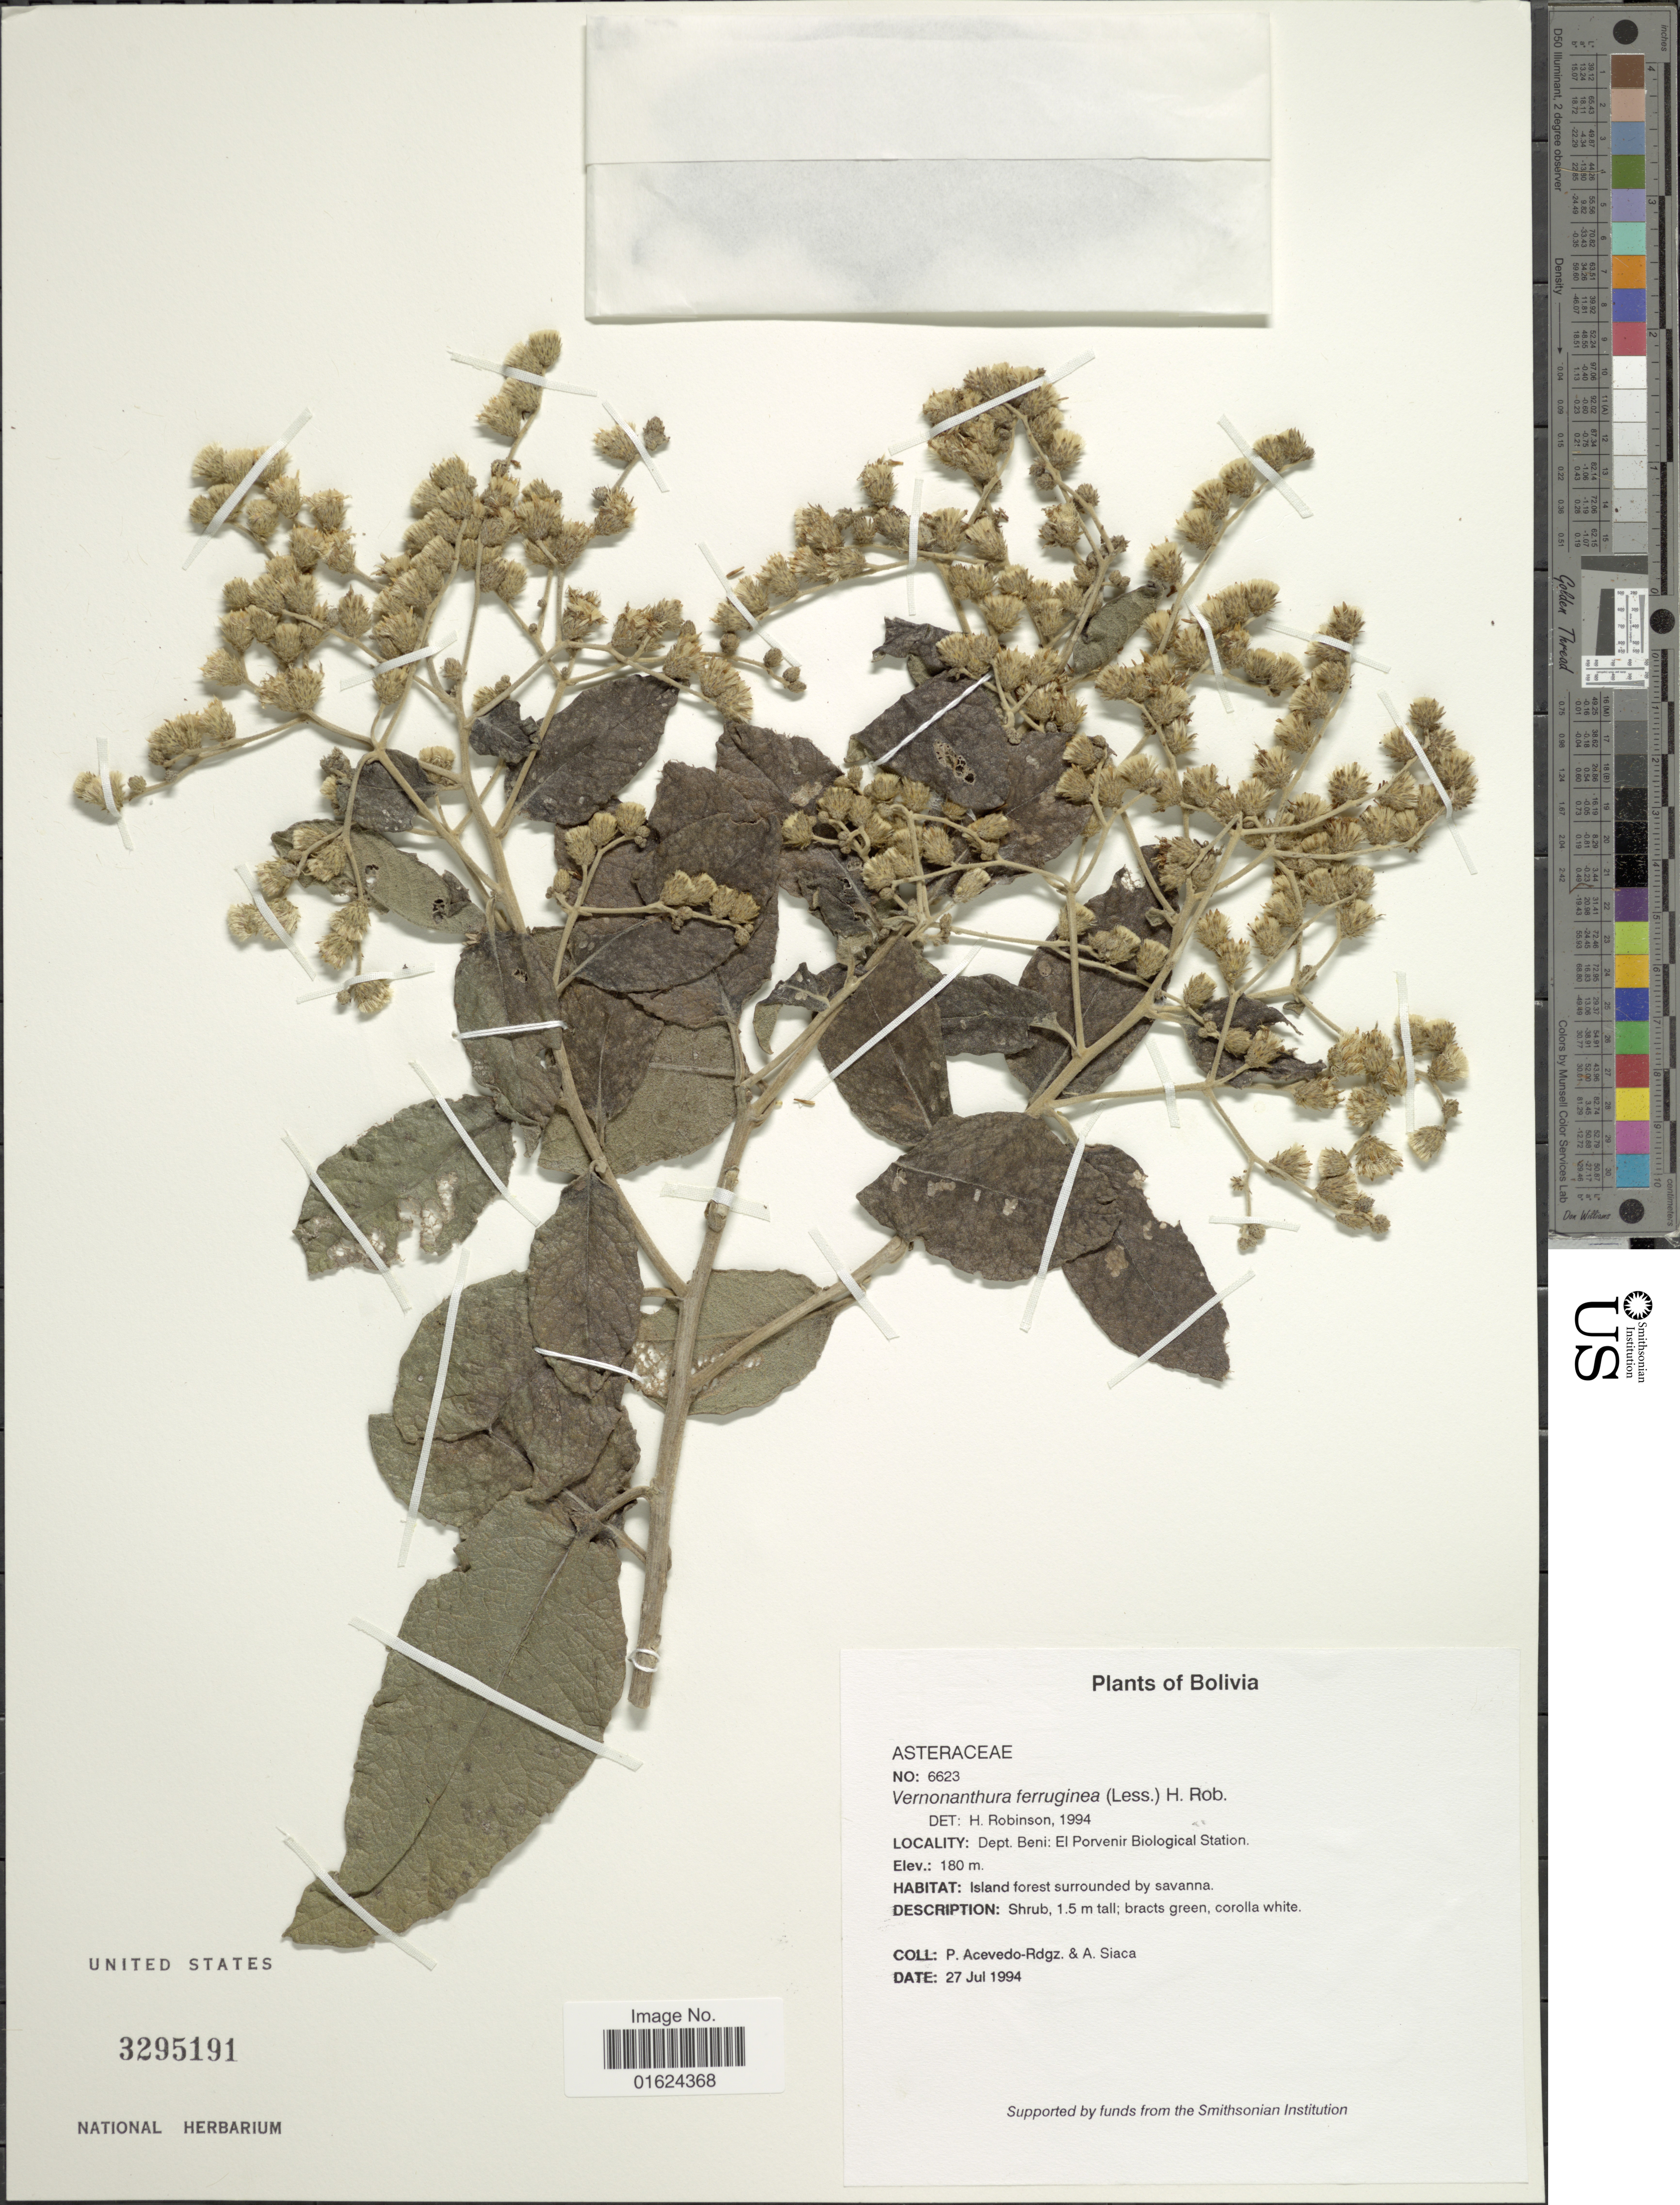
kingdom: Plantae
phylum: Tracheophyta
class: Magnoliopsida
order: Asterales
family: Asteraceae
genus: Vernonanthura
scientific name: Vernonanthura ferruginea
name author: (Less.) H. Rob.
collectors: P. Acevedo-Rodr. & A. Siaca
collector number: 6623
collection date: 1994-07-27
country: Bolivia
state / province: Beni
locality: Dept. Beni: El Porvenir Biological Station.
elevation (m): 180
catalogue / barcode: US 3295191